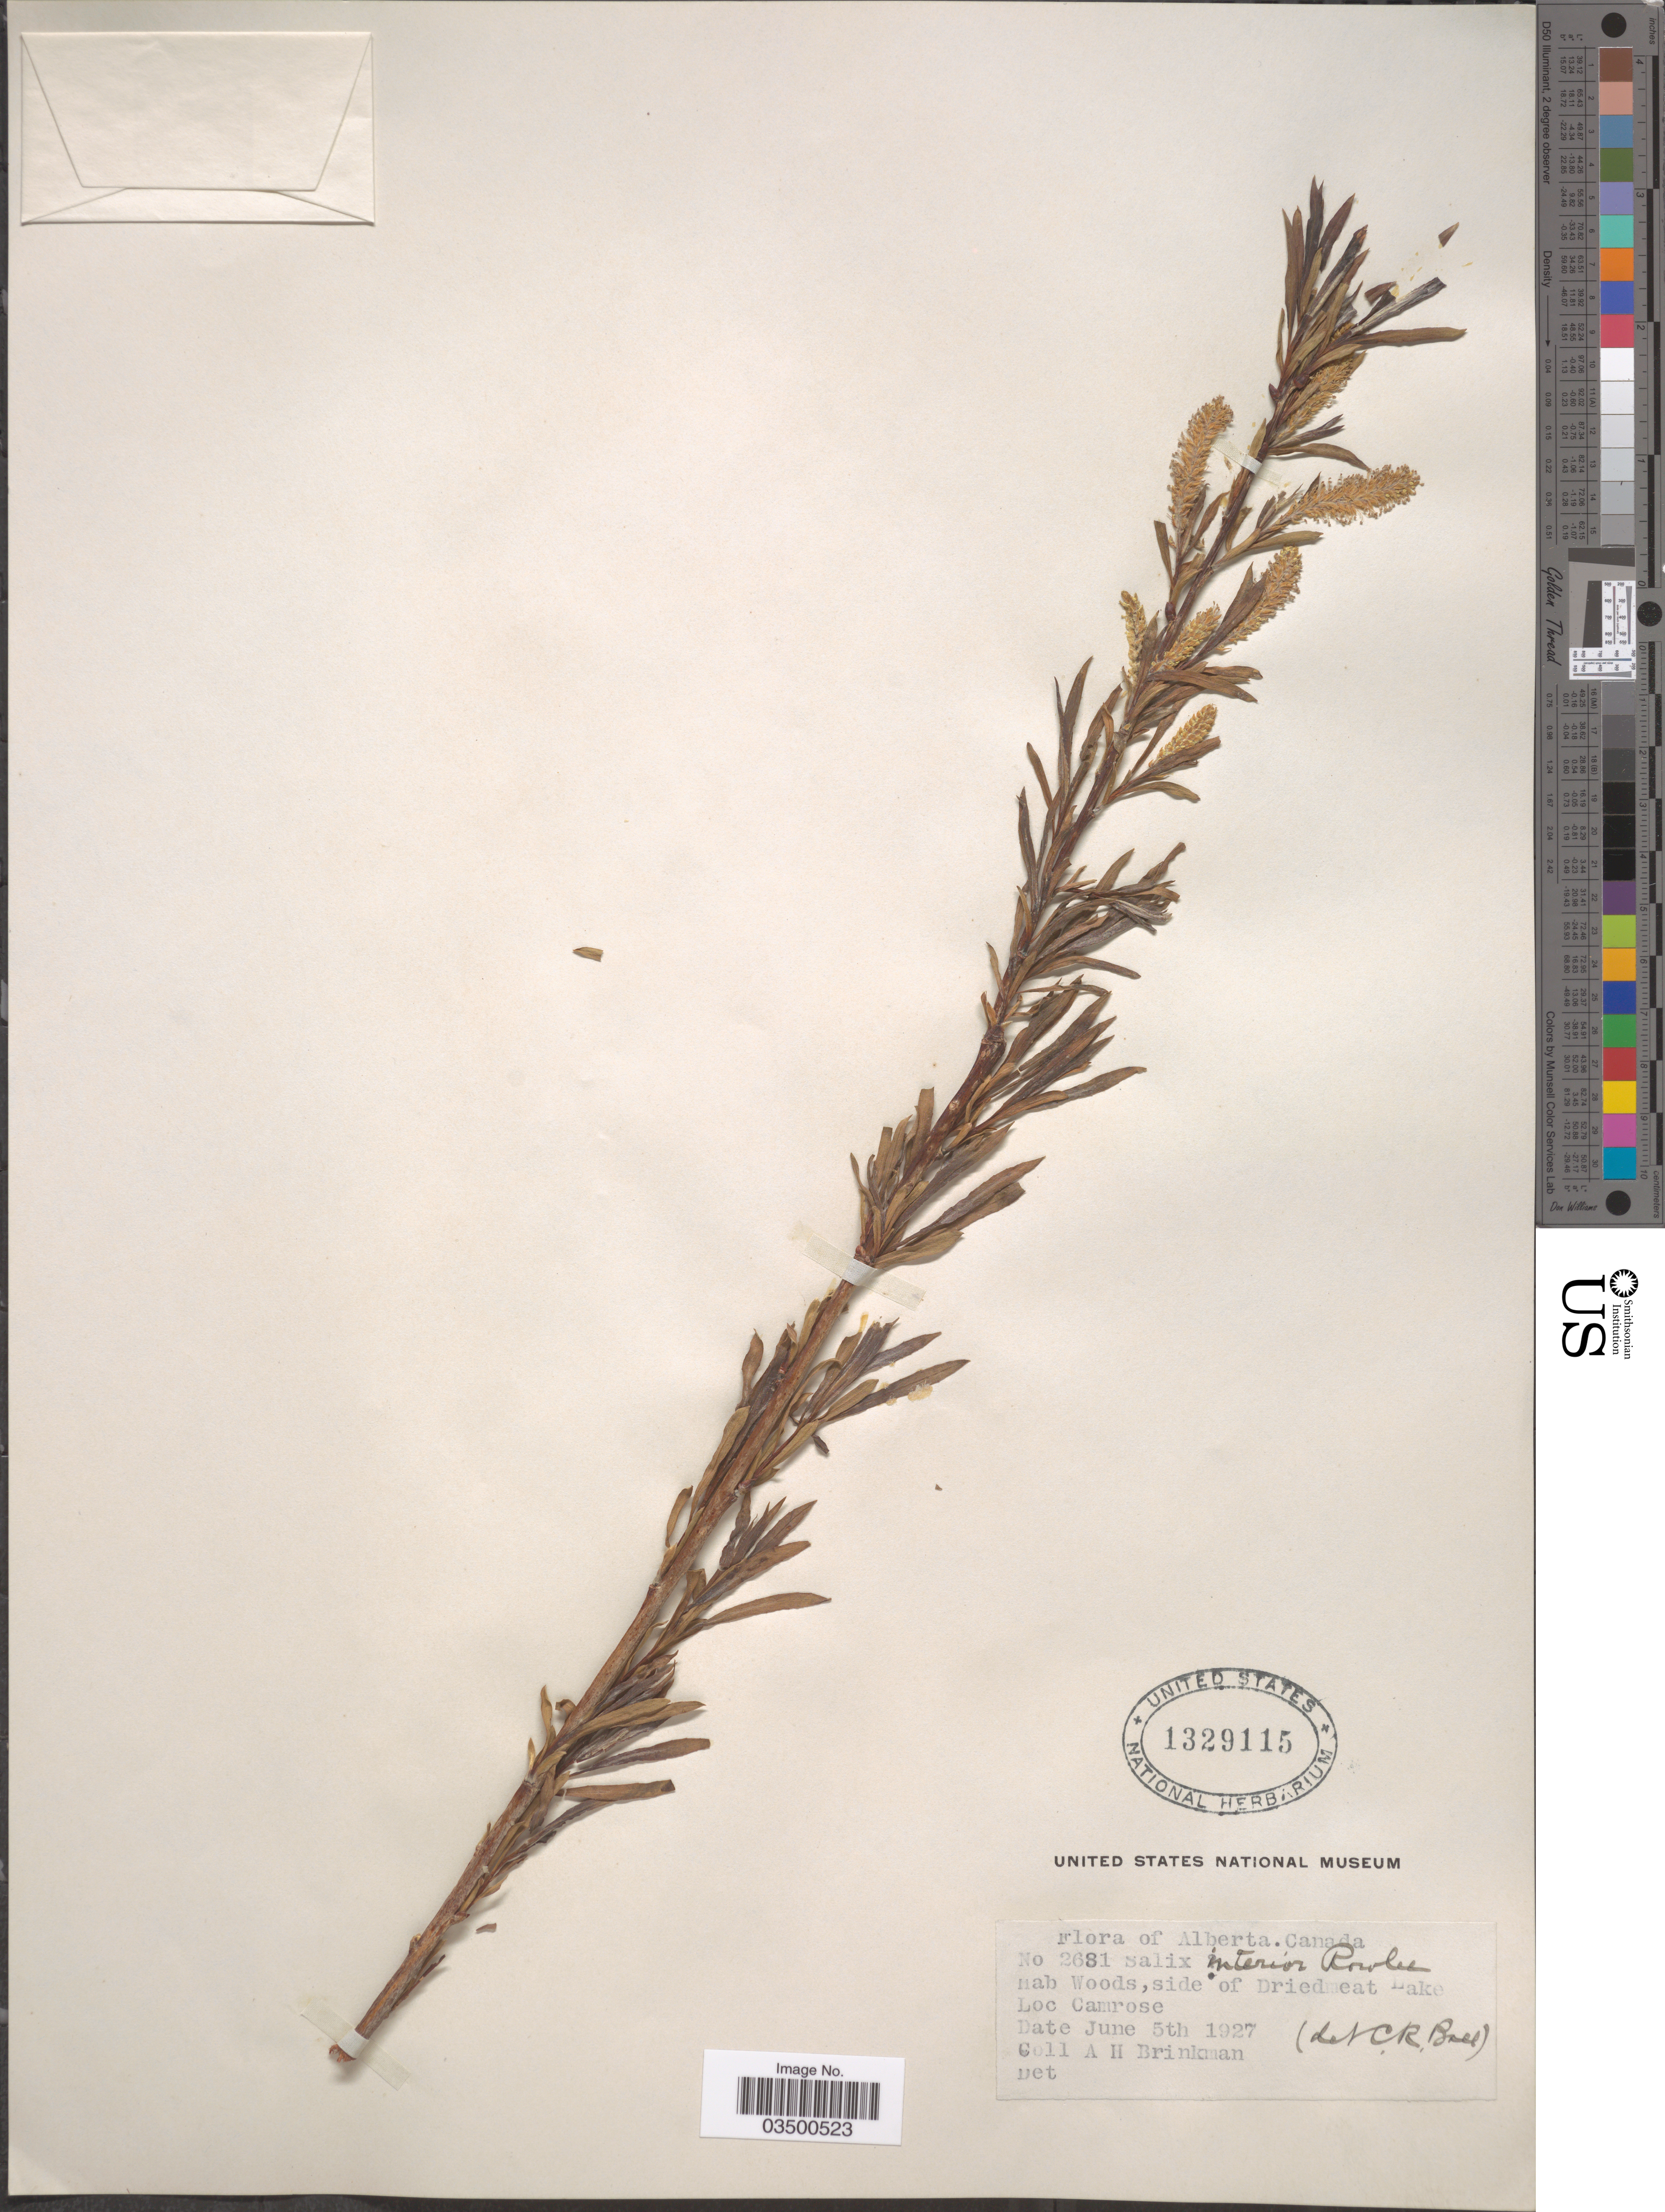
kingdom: Plantae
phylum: Tracheophyta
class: Magnoliopsida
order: Malpighiales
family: Salicaceae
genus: Salix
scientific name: Salix interior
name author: Rowlee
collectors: A. Brinkman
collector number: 2681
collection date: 1927-06-05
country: Canada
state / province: Alberta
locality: Woods, side of Driedmeat Lake. Camrose.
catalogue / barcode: US 1329115